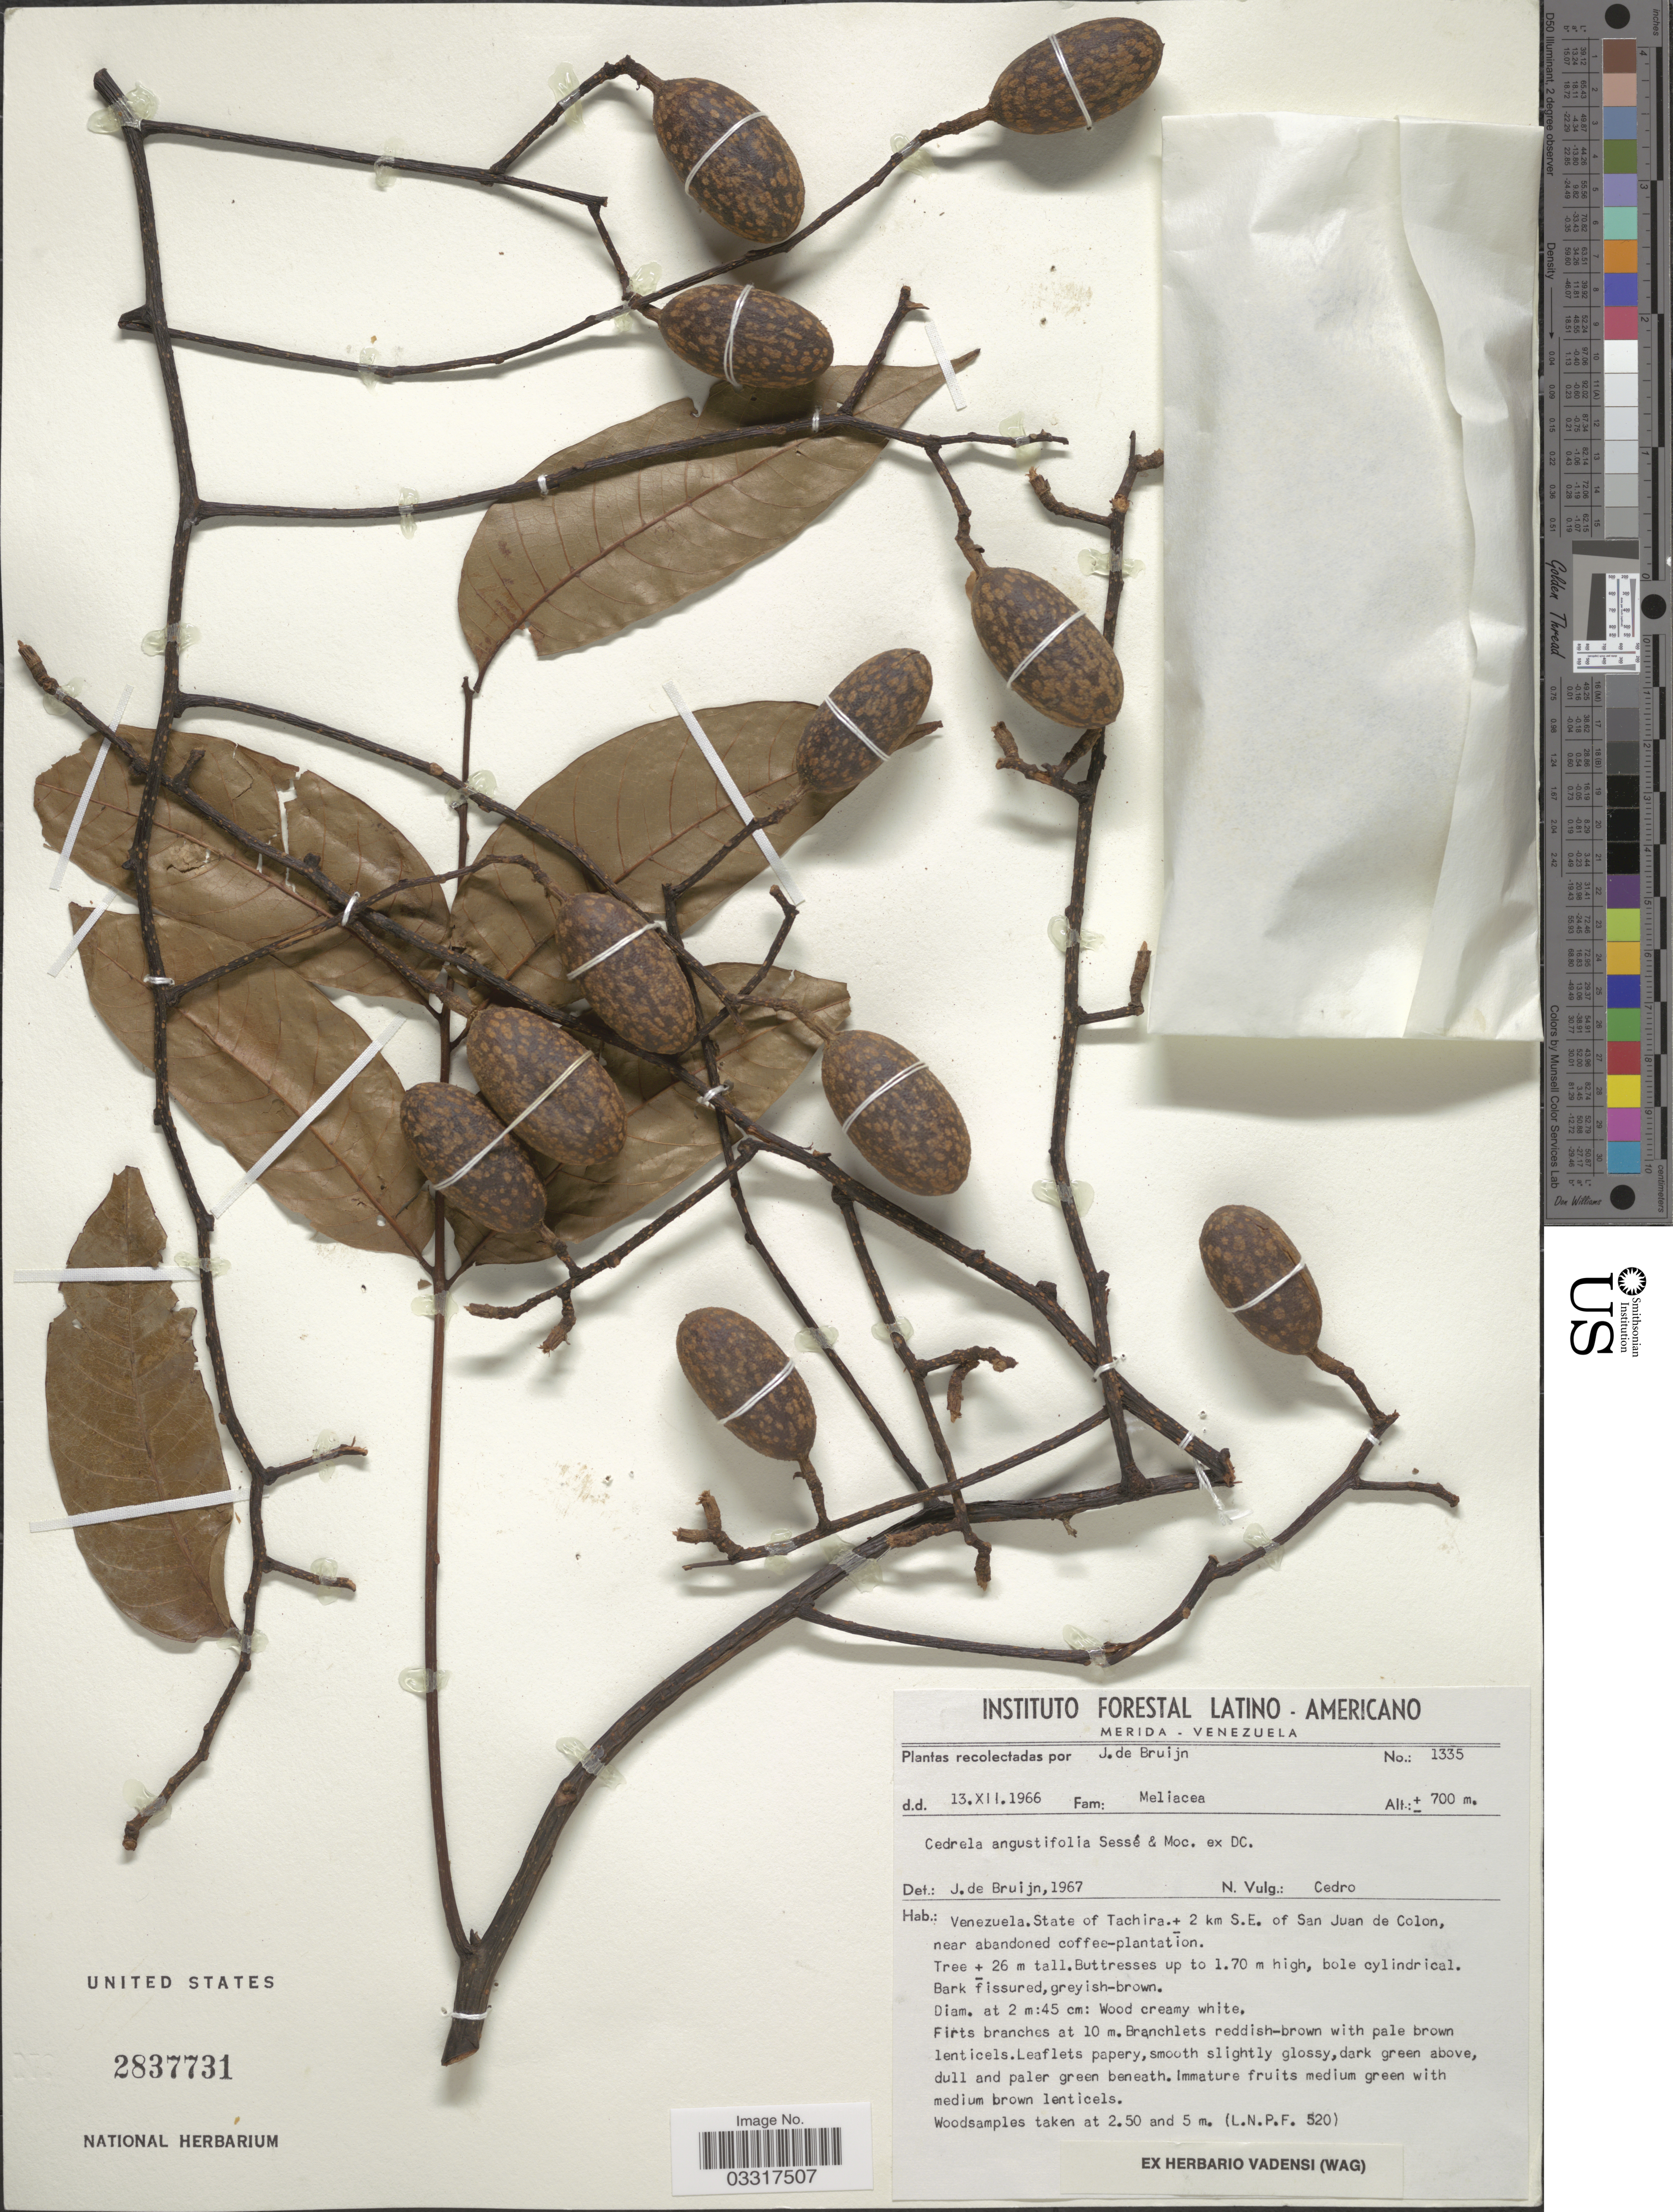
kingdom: Plantae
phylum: Tracheophyta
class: Magnoliopsida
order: Sapindales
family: Meliaceae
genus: Cedrela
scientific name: Cedrela odorata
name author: L.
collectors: J. Bruijn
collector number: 1335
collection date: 1966-12-13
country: Venezuela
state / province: Tachira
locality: ± 2 km S.E. of San Juan de Colon, near abandoned coffee-plantation.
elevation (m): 700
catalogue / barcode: US 2837731